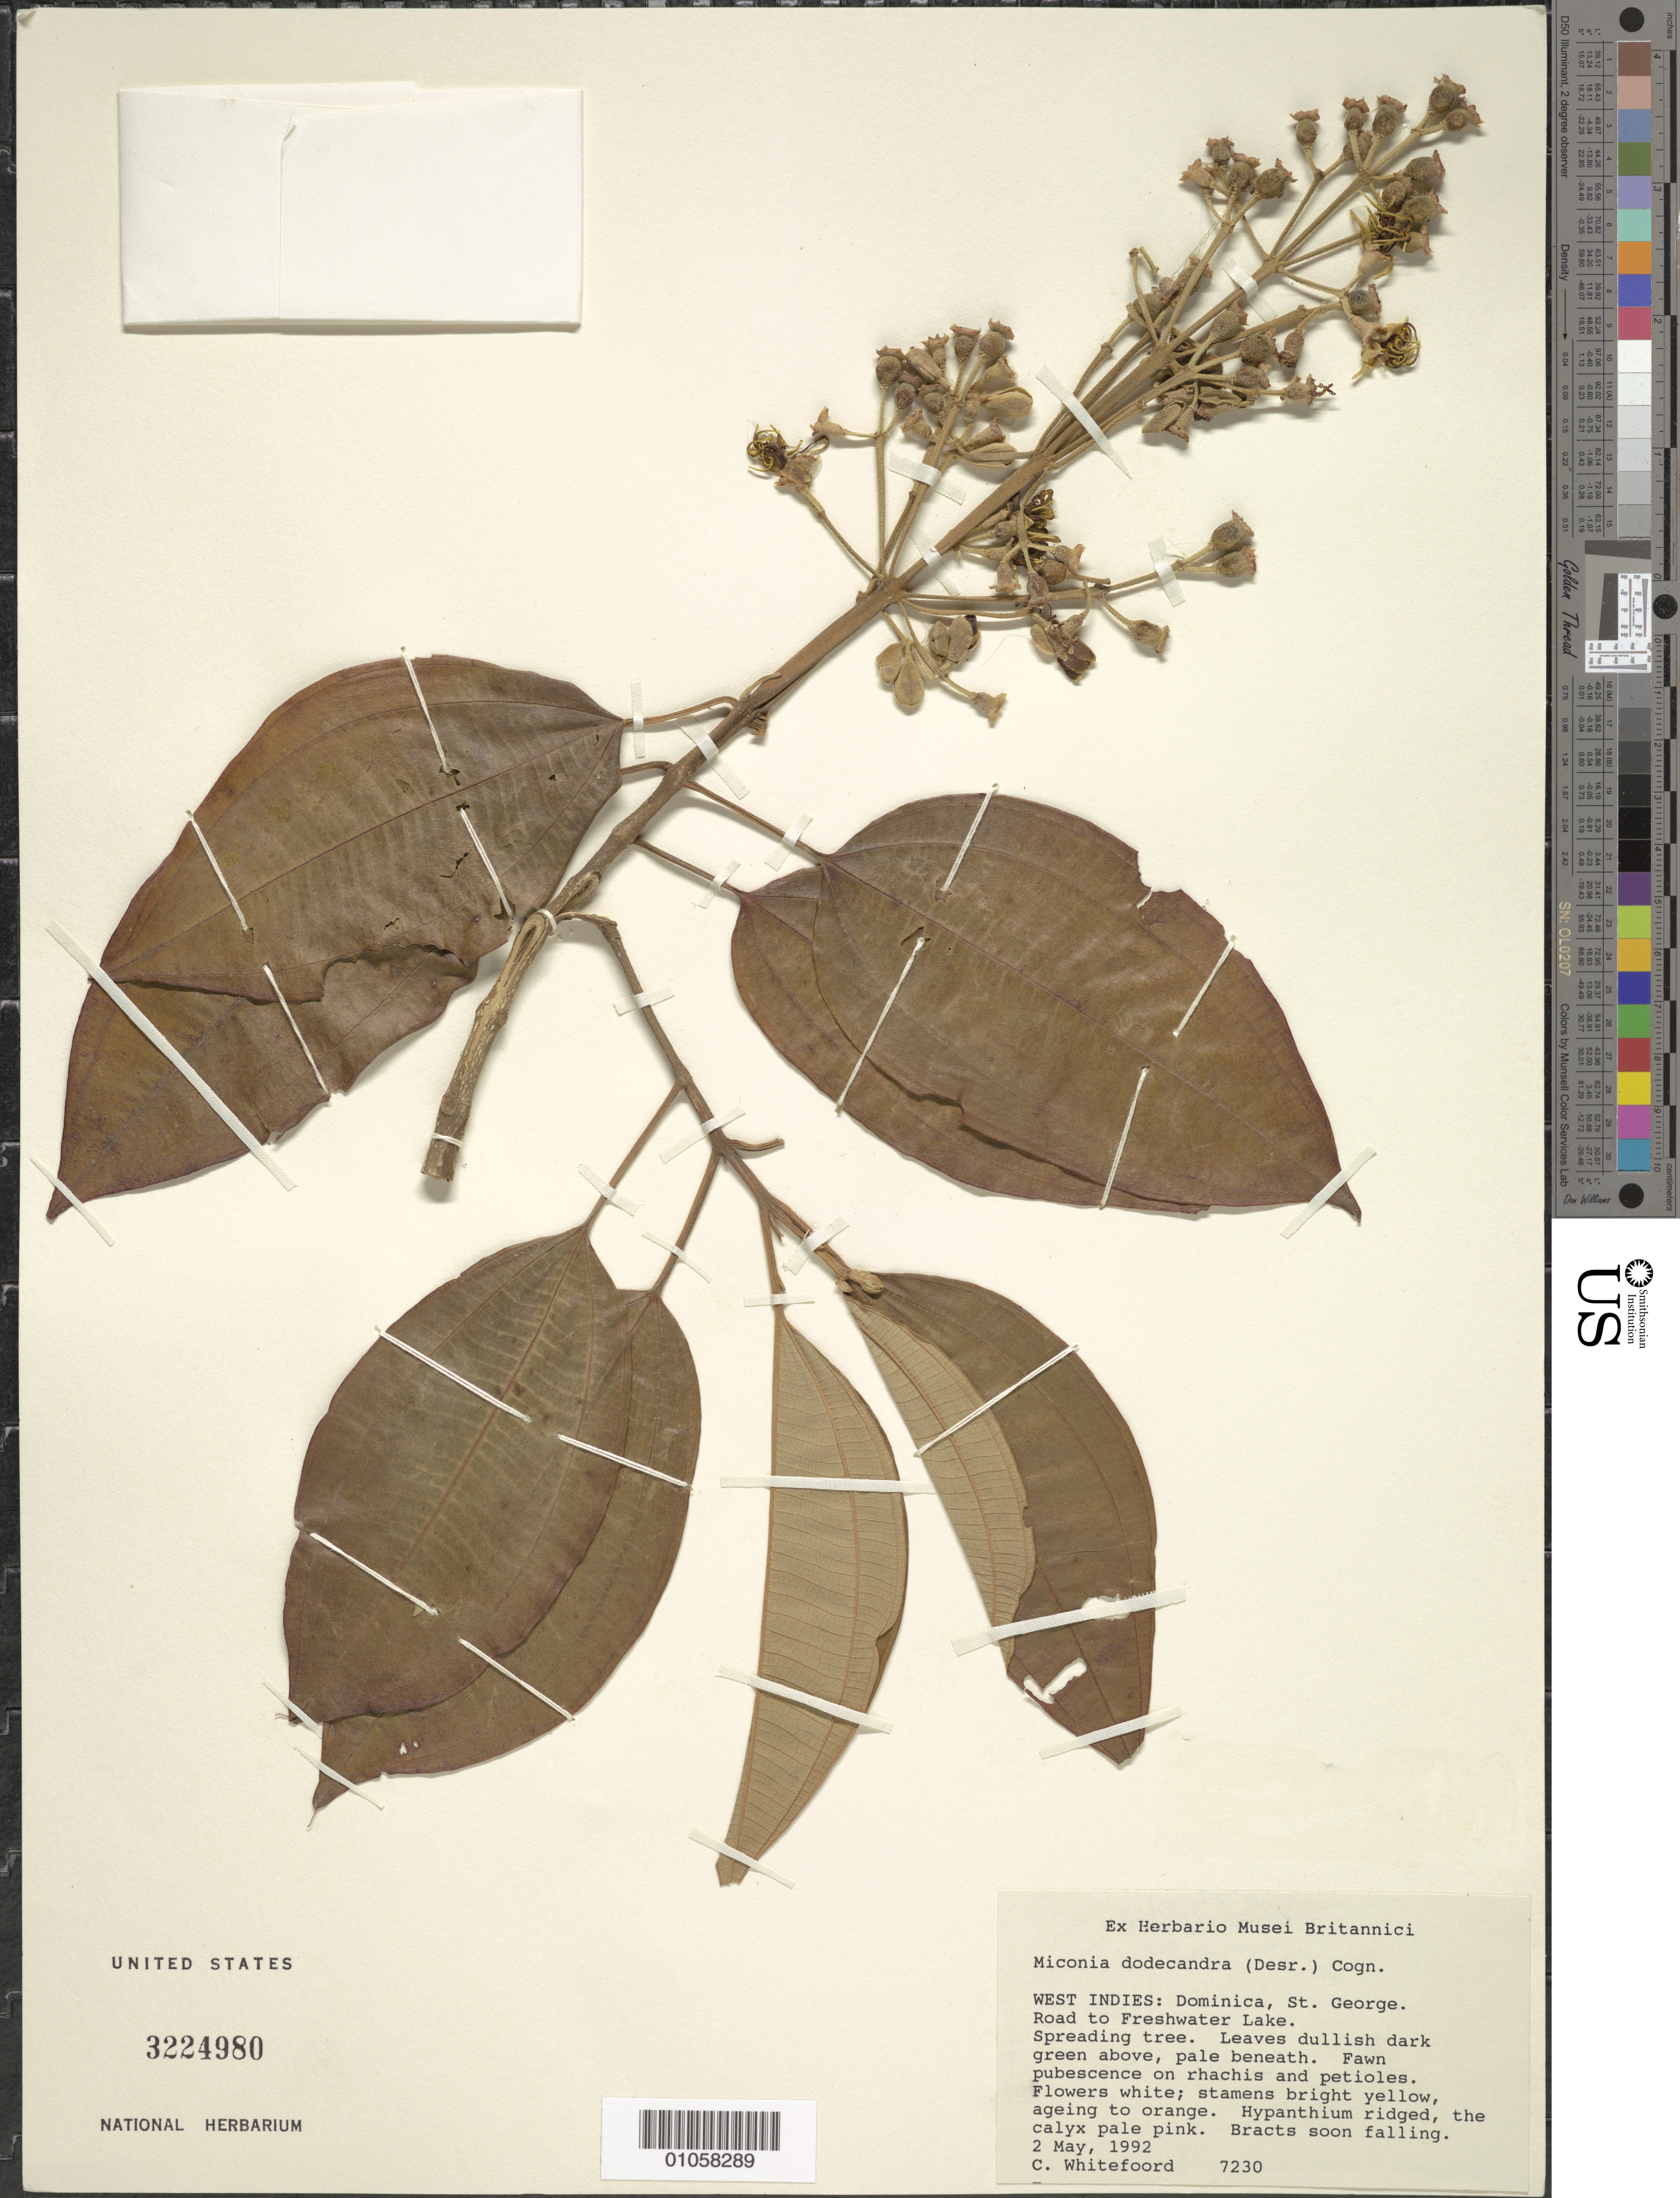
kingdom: Plantae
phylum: Tracheophyta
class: Magnoliopsida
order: Myrtales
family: Melastomataceae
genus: Miconia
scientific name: Miconia dodecandra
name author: Cogn.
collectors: C. Whitefoord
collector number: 7230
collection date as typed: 02 May 1992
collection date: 1992-05-02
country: Dominica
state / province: St. George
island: Dominica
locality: Freshwater Lake road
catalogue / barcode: US 3224980